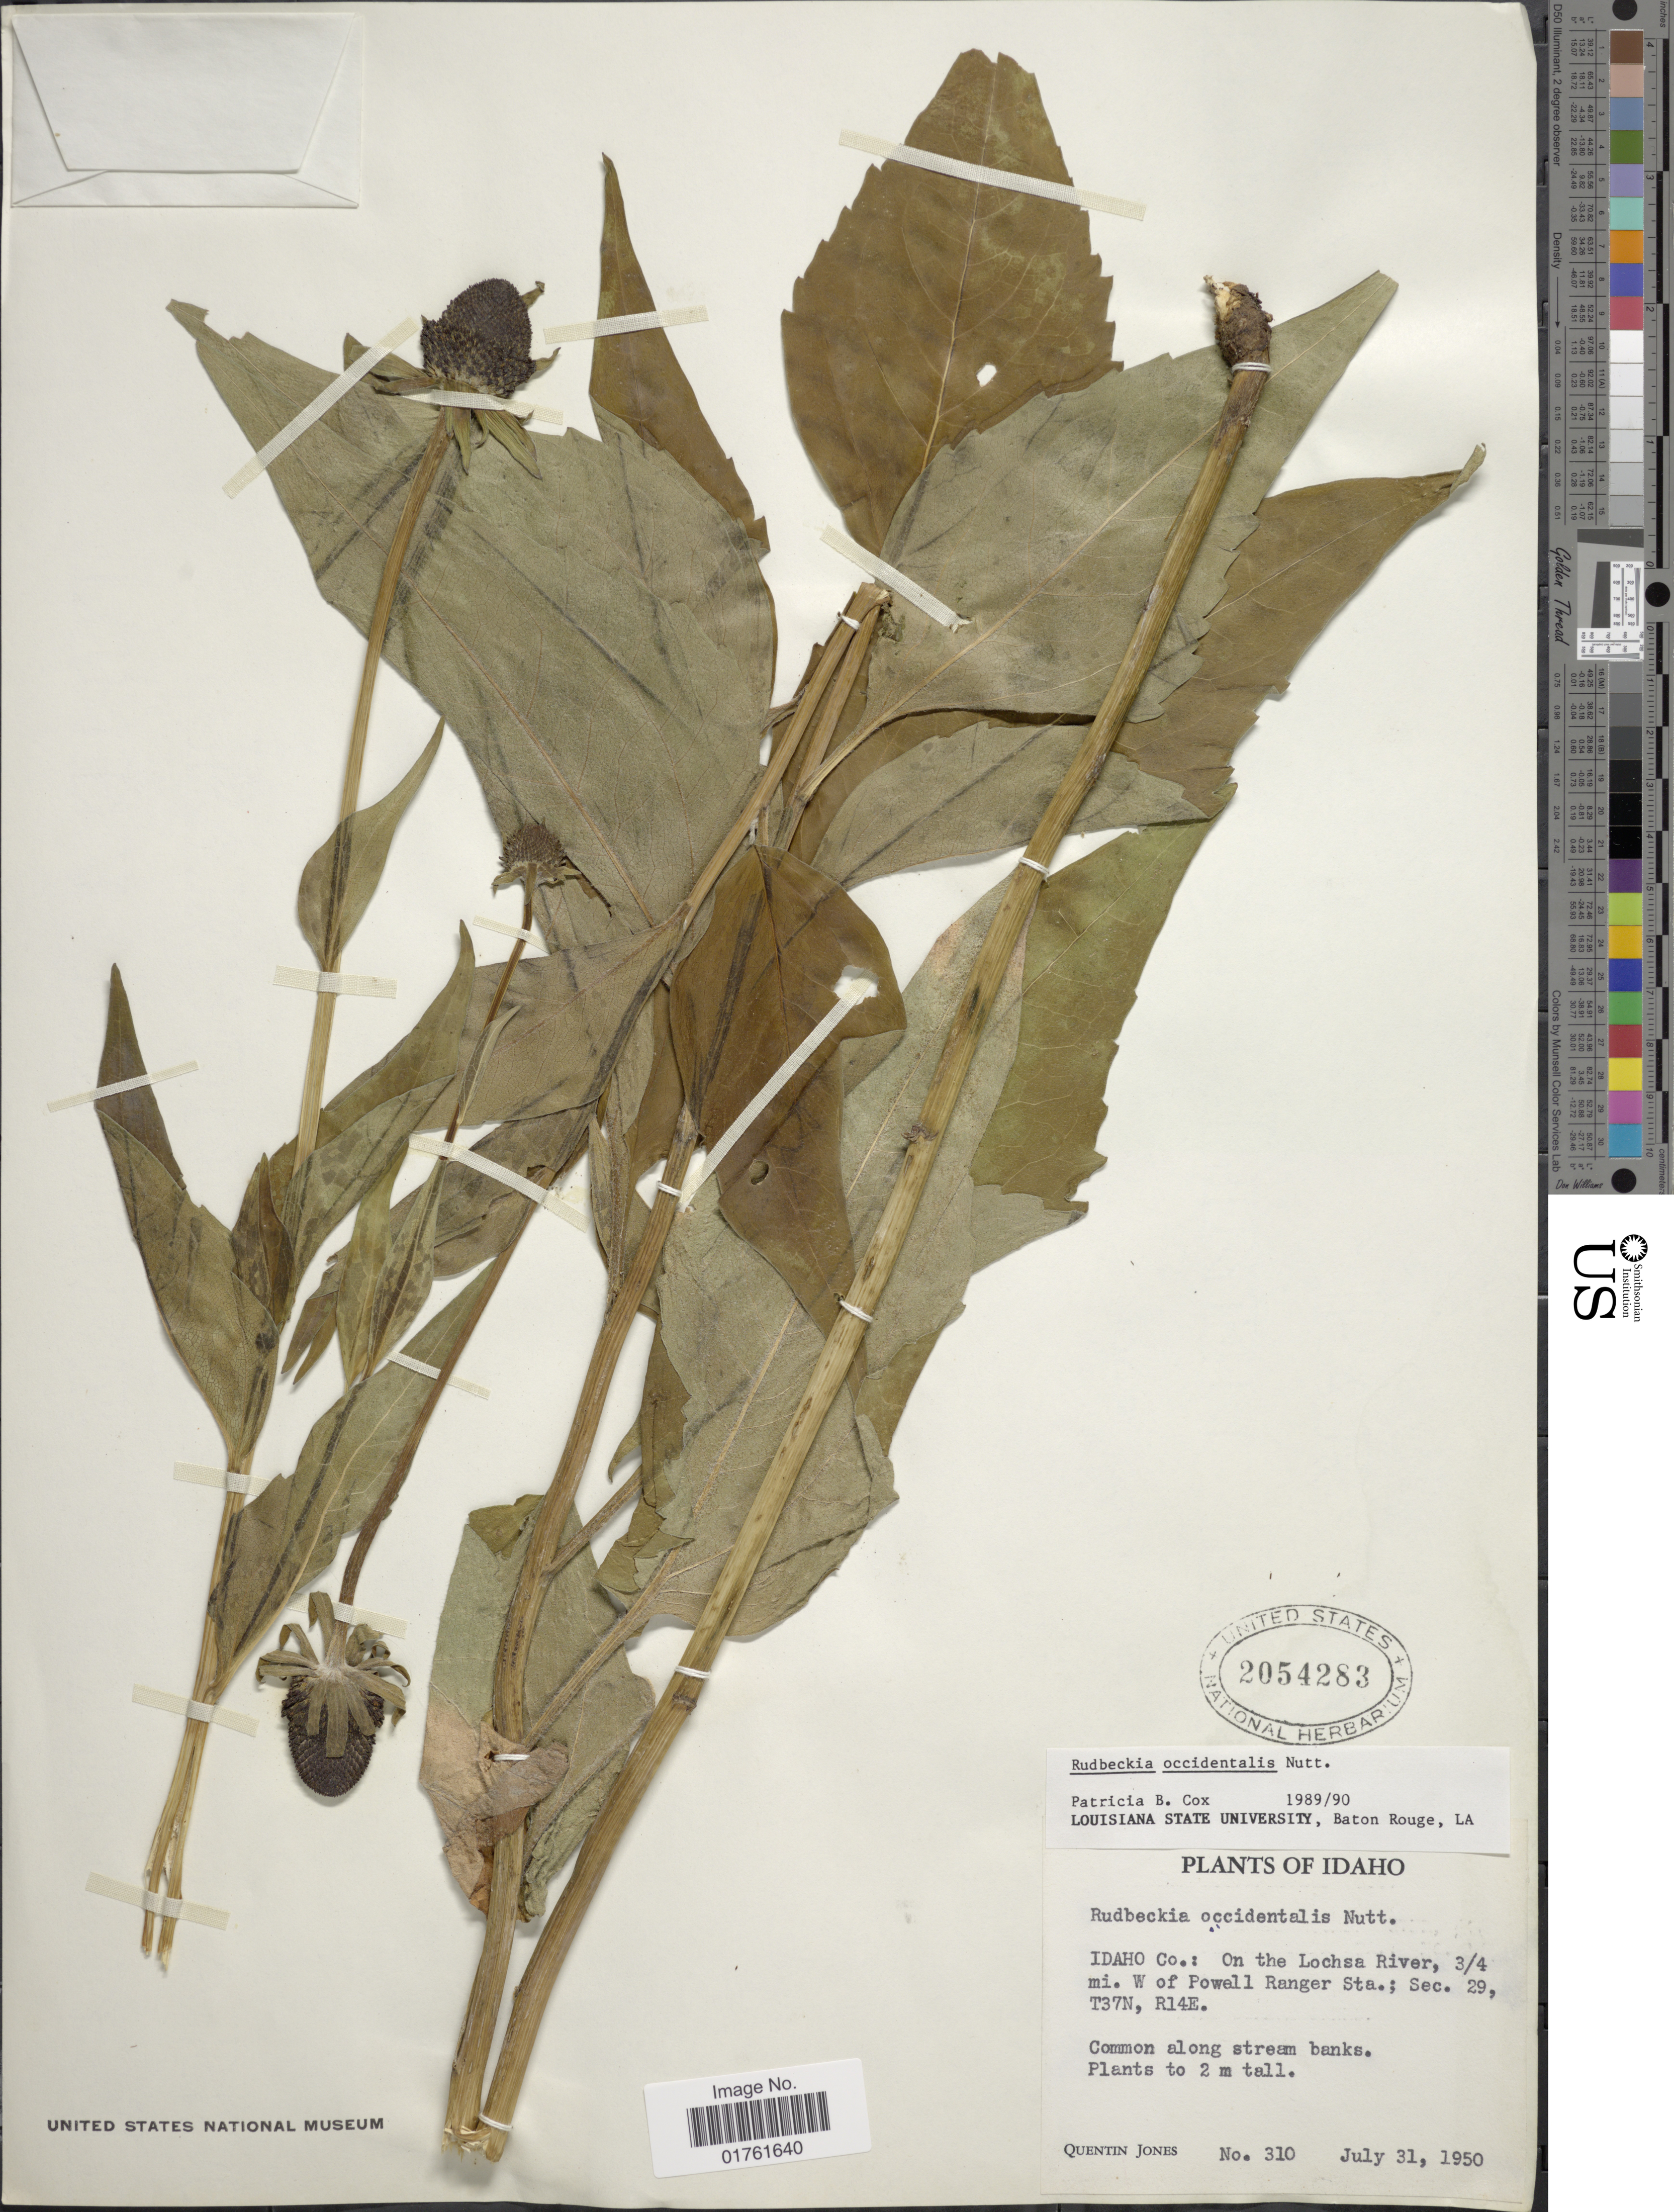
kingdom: Plantae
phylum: Tracheophyta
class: Magnoliopsida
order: Asterales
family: Asteraceae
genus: Rudbeckia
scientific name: Rudbeckia occidentalis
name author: Nutt.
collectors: Q. Jones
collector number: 310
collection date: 1950-07-31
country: United States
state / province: Idaho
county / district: Idaho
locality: On the Lochsa River, 3/4 mi. W of Powell Ranger Sta.; Sec. 29, T37N, R14E, Common along stream banks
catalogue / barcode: US 2054283